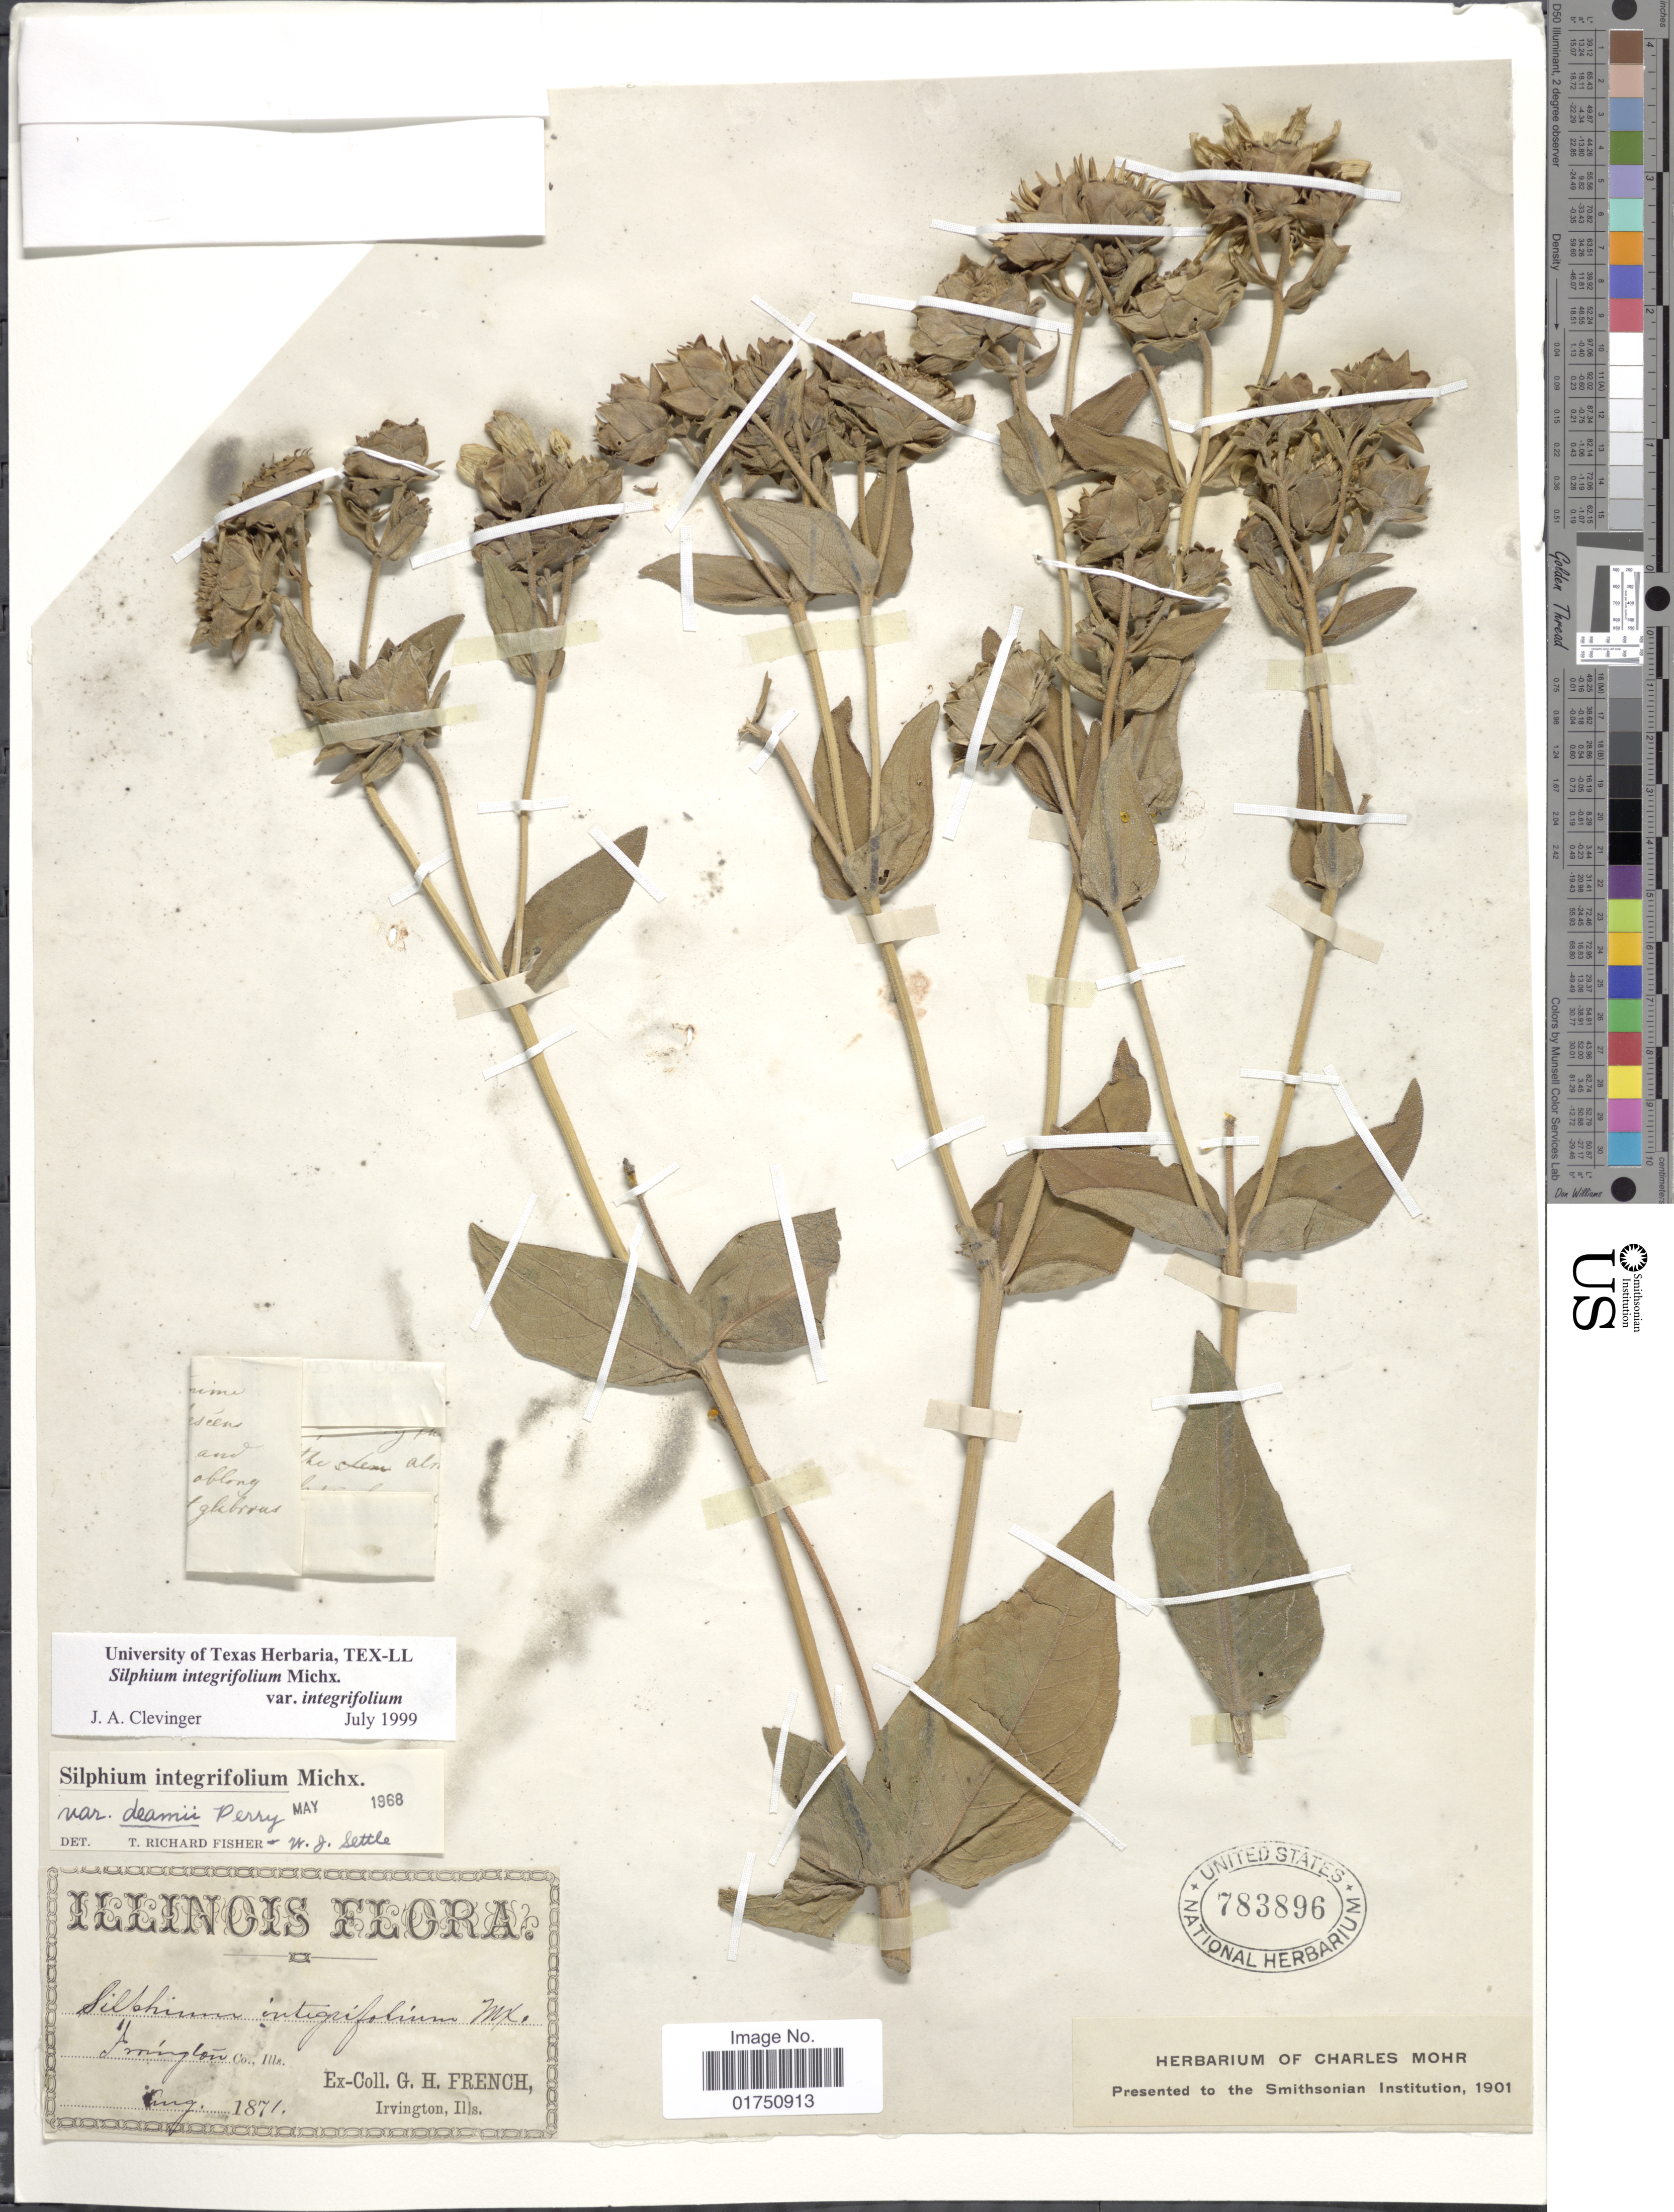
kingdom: Plantae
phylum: Tracheophyta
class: Magnoliopsida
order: Asterales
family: Asteraceae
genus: Silphium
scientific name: Silphium integrifolium var. integrifolium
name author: Michx.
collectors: G. H. French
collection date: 1871-08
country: United States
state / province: Illinois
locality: Arrington Co.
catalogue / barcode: US 783896